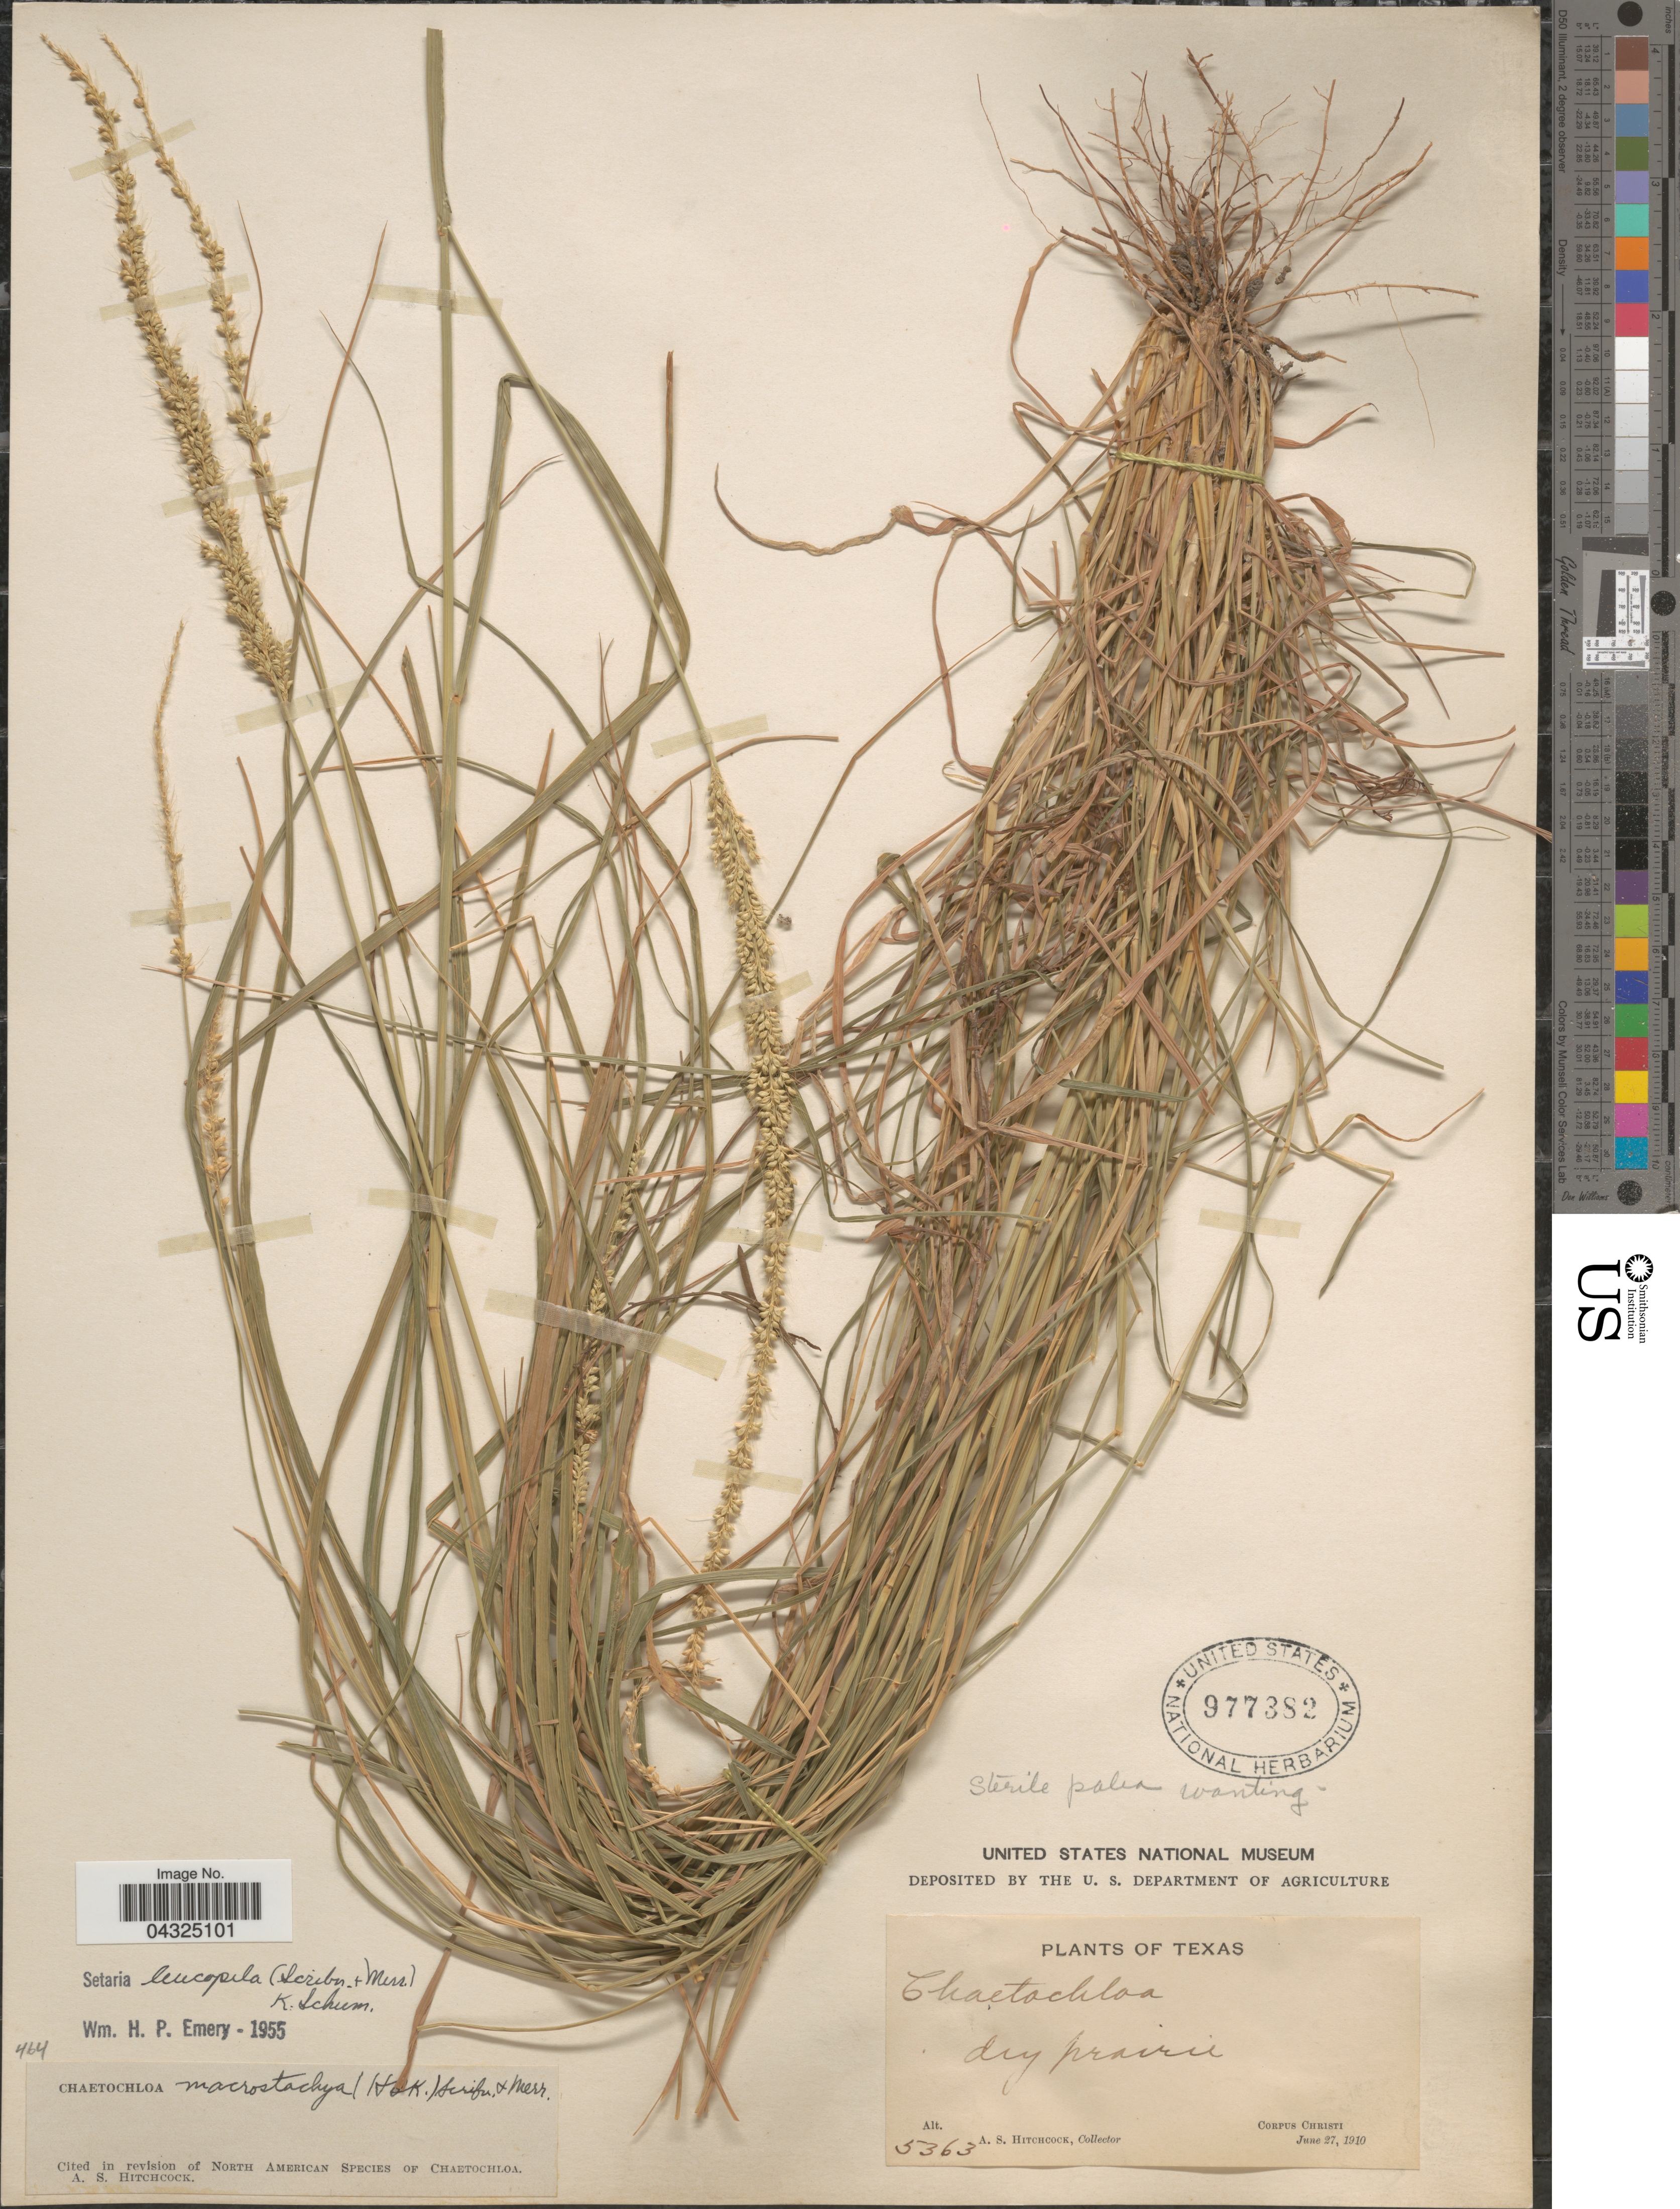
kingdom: Plantae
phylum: Tracheophyta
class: Liliopsida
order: Poales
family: Poaceae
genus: Setaria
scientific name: Setaria leucopila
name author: (Scribn. & Merr.) K. Schum.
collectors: A. S. Hitchcock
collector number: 5363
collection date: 1910-06-27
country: United States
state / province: Texas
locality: Dry prairie. Corpus Christi.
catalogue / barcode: US 977382